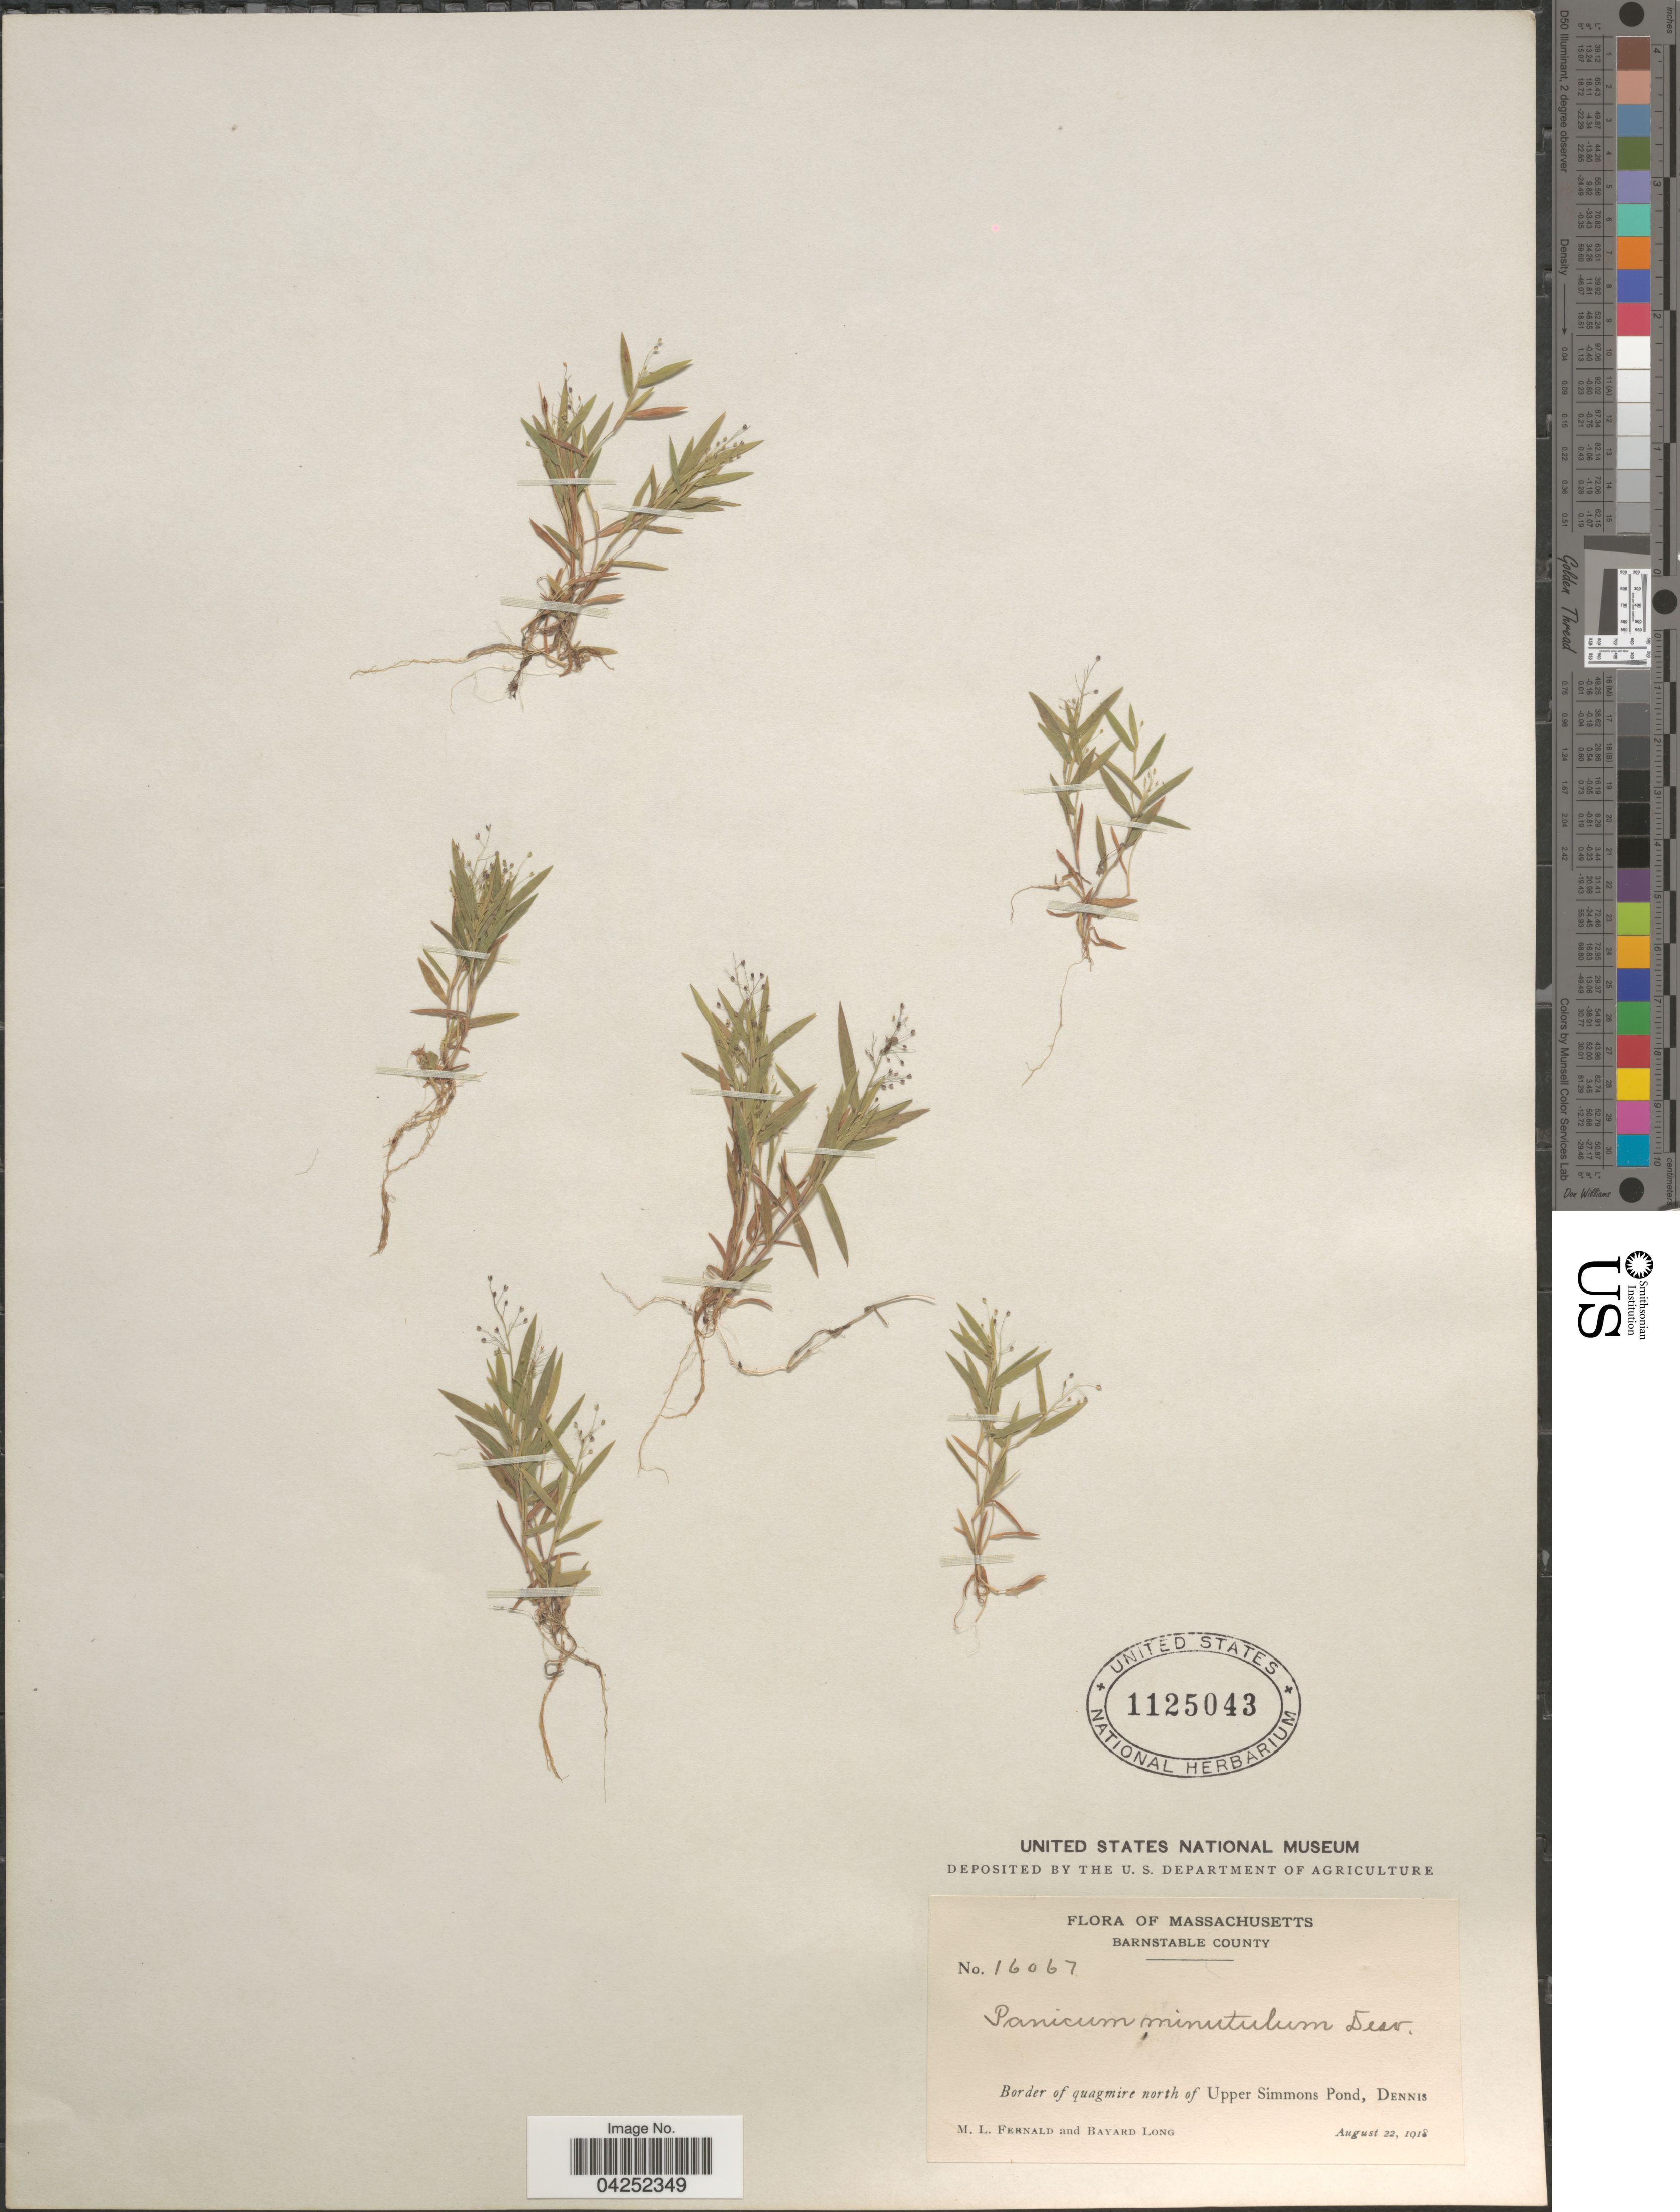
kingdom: Plantae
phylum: Tracheophyta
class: Liliopsida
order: Poales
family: Poaceae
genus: Dichanthelium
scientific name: Dichanthelium acuminatum var. longiligulatum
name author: (Nash) Gould & C.A. Clark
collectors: M. L. Fernald & B. Long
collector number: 16067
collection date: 1918-08-22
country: United States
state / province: Massachusetts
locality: Barnstable County. Border of quagmire north of Upper Simmons Pond, Dennis.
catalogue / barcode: US 1125043